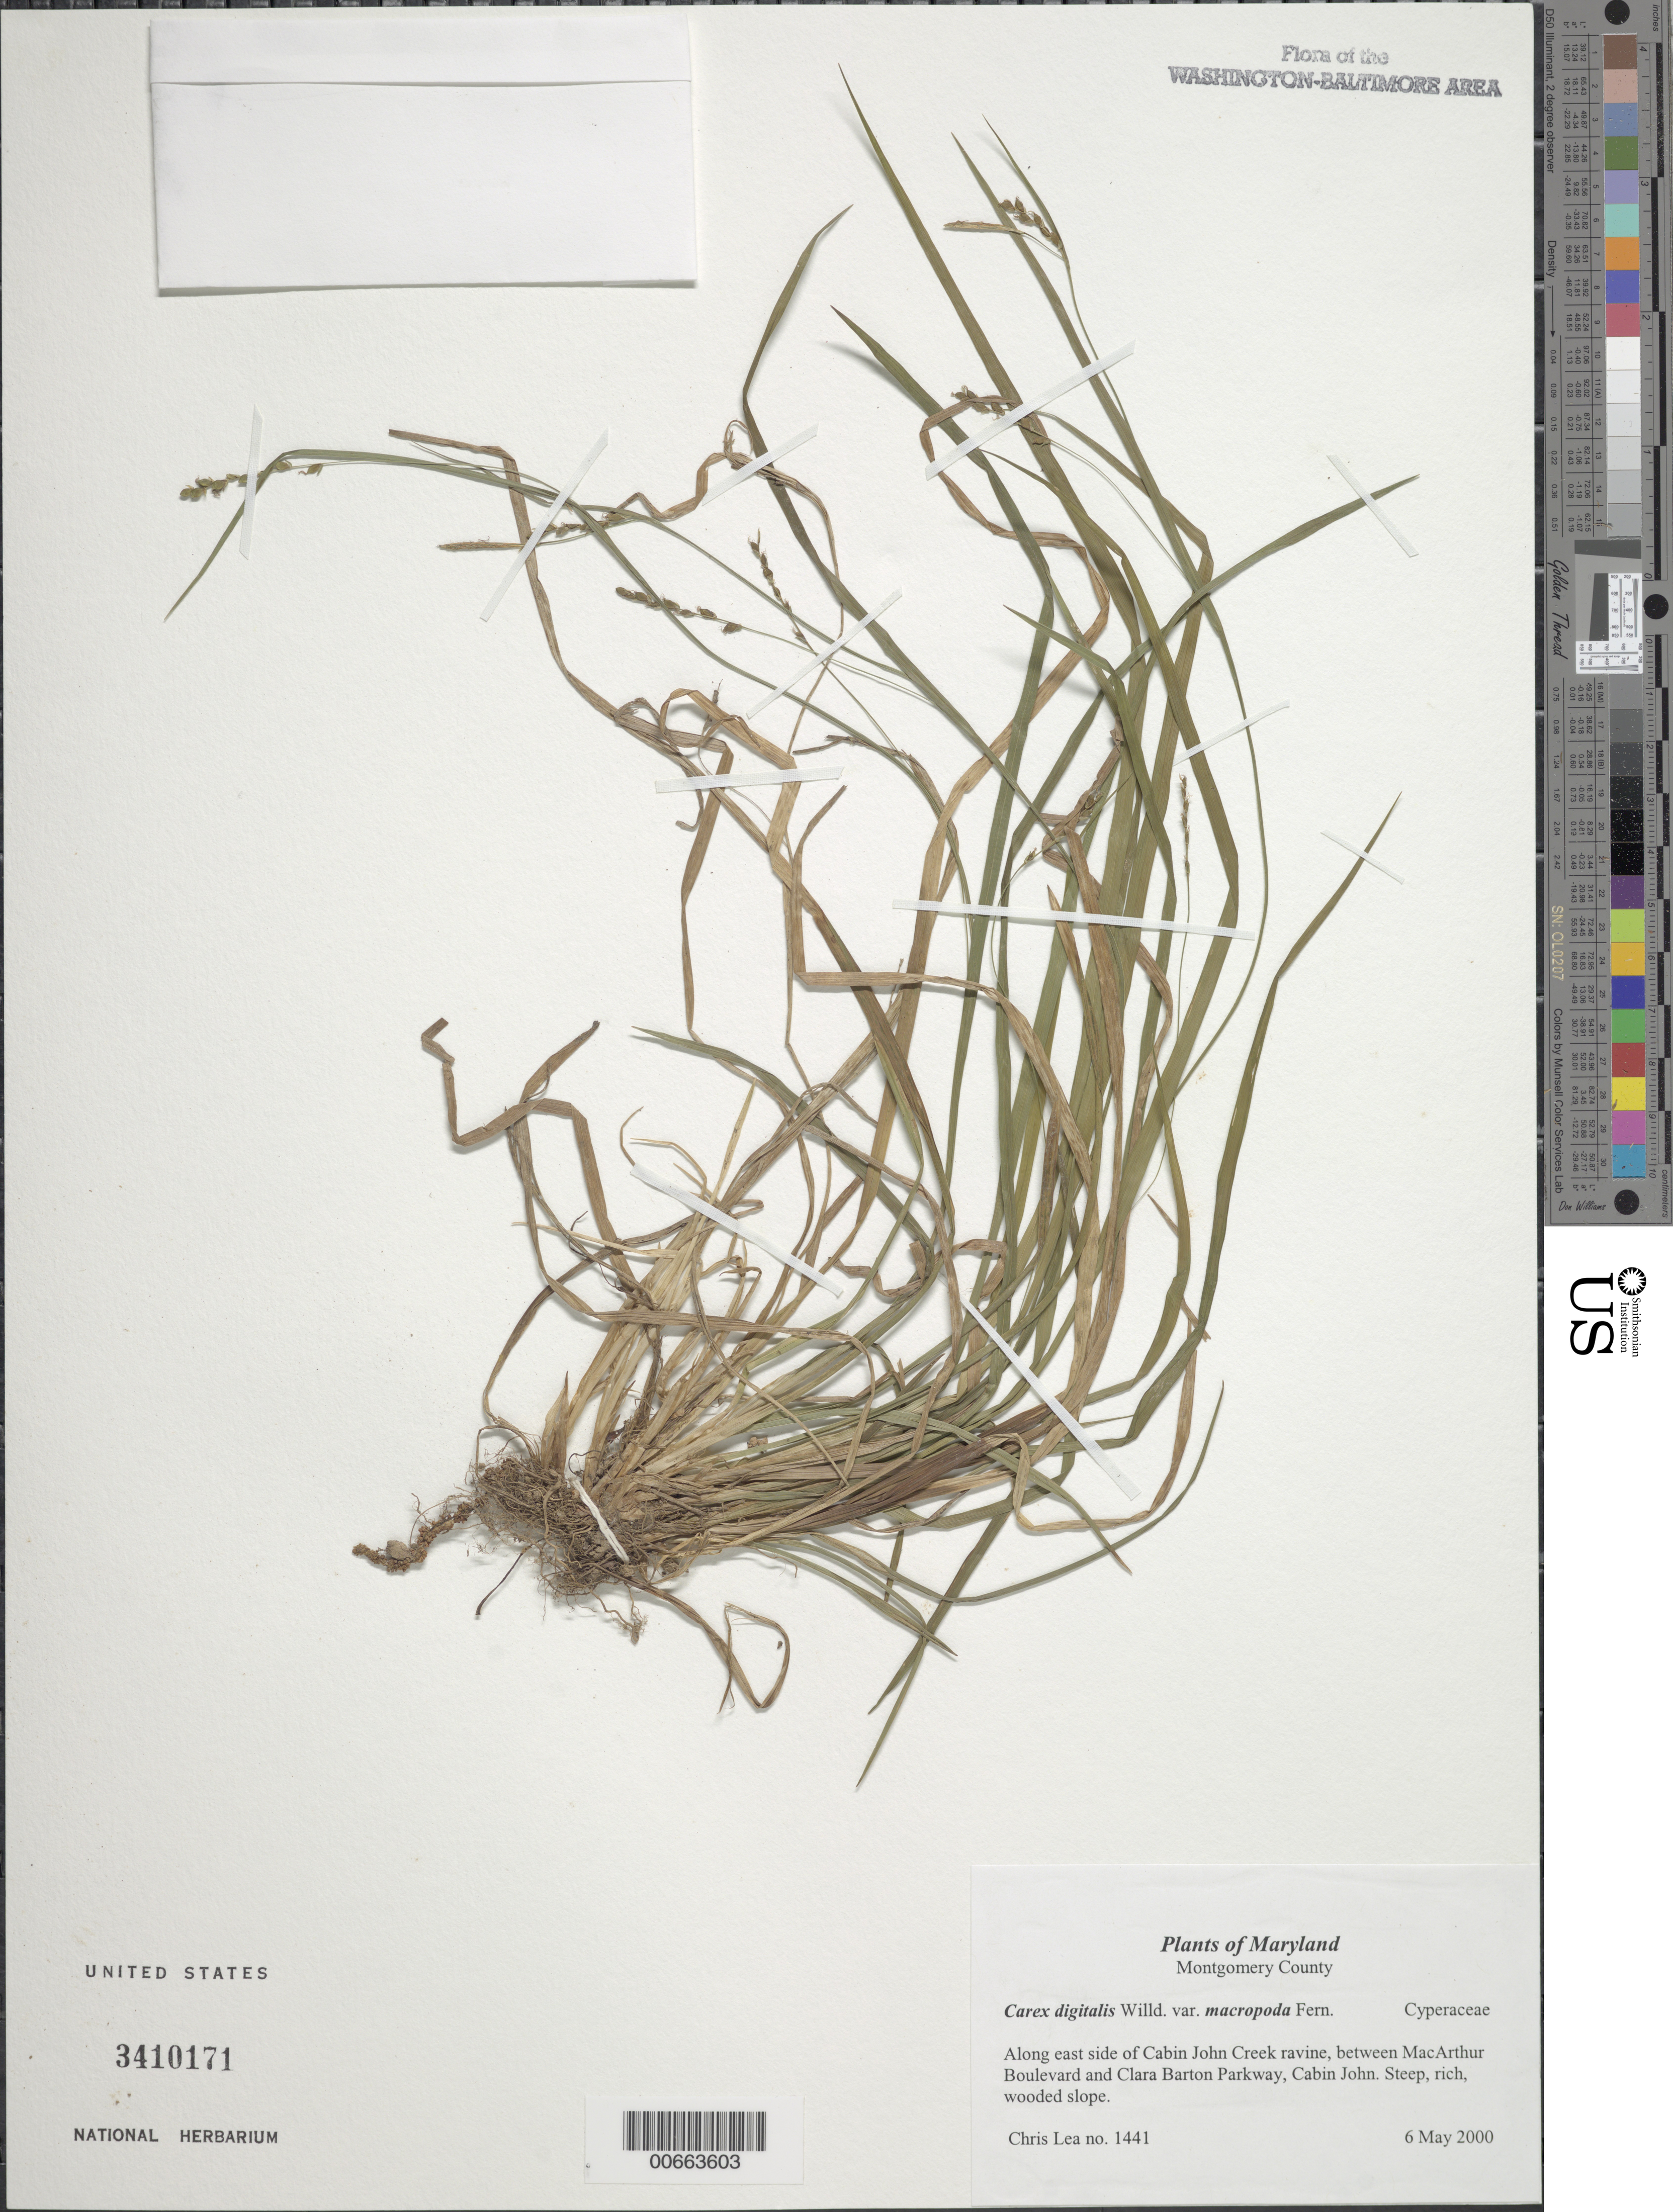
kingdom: Plantae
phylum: Tracheophyta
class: Liliopsida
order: Poales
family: Cyperaceae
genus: Carex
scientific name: Carex digitalis var. macropoda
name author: Fernald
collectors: C. Lea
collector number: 1441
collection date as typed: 06 May 2000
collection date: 2000-05-06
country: United States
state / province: Maryland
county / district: Montgomery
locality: Along east side of Cabin John Creek ravine, between MacArthur Boulevard and Clara Barton Parkway, Cabin John.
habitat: Steep, rich, wooded slope.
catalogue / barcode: US 3410171